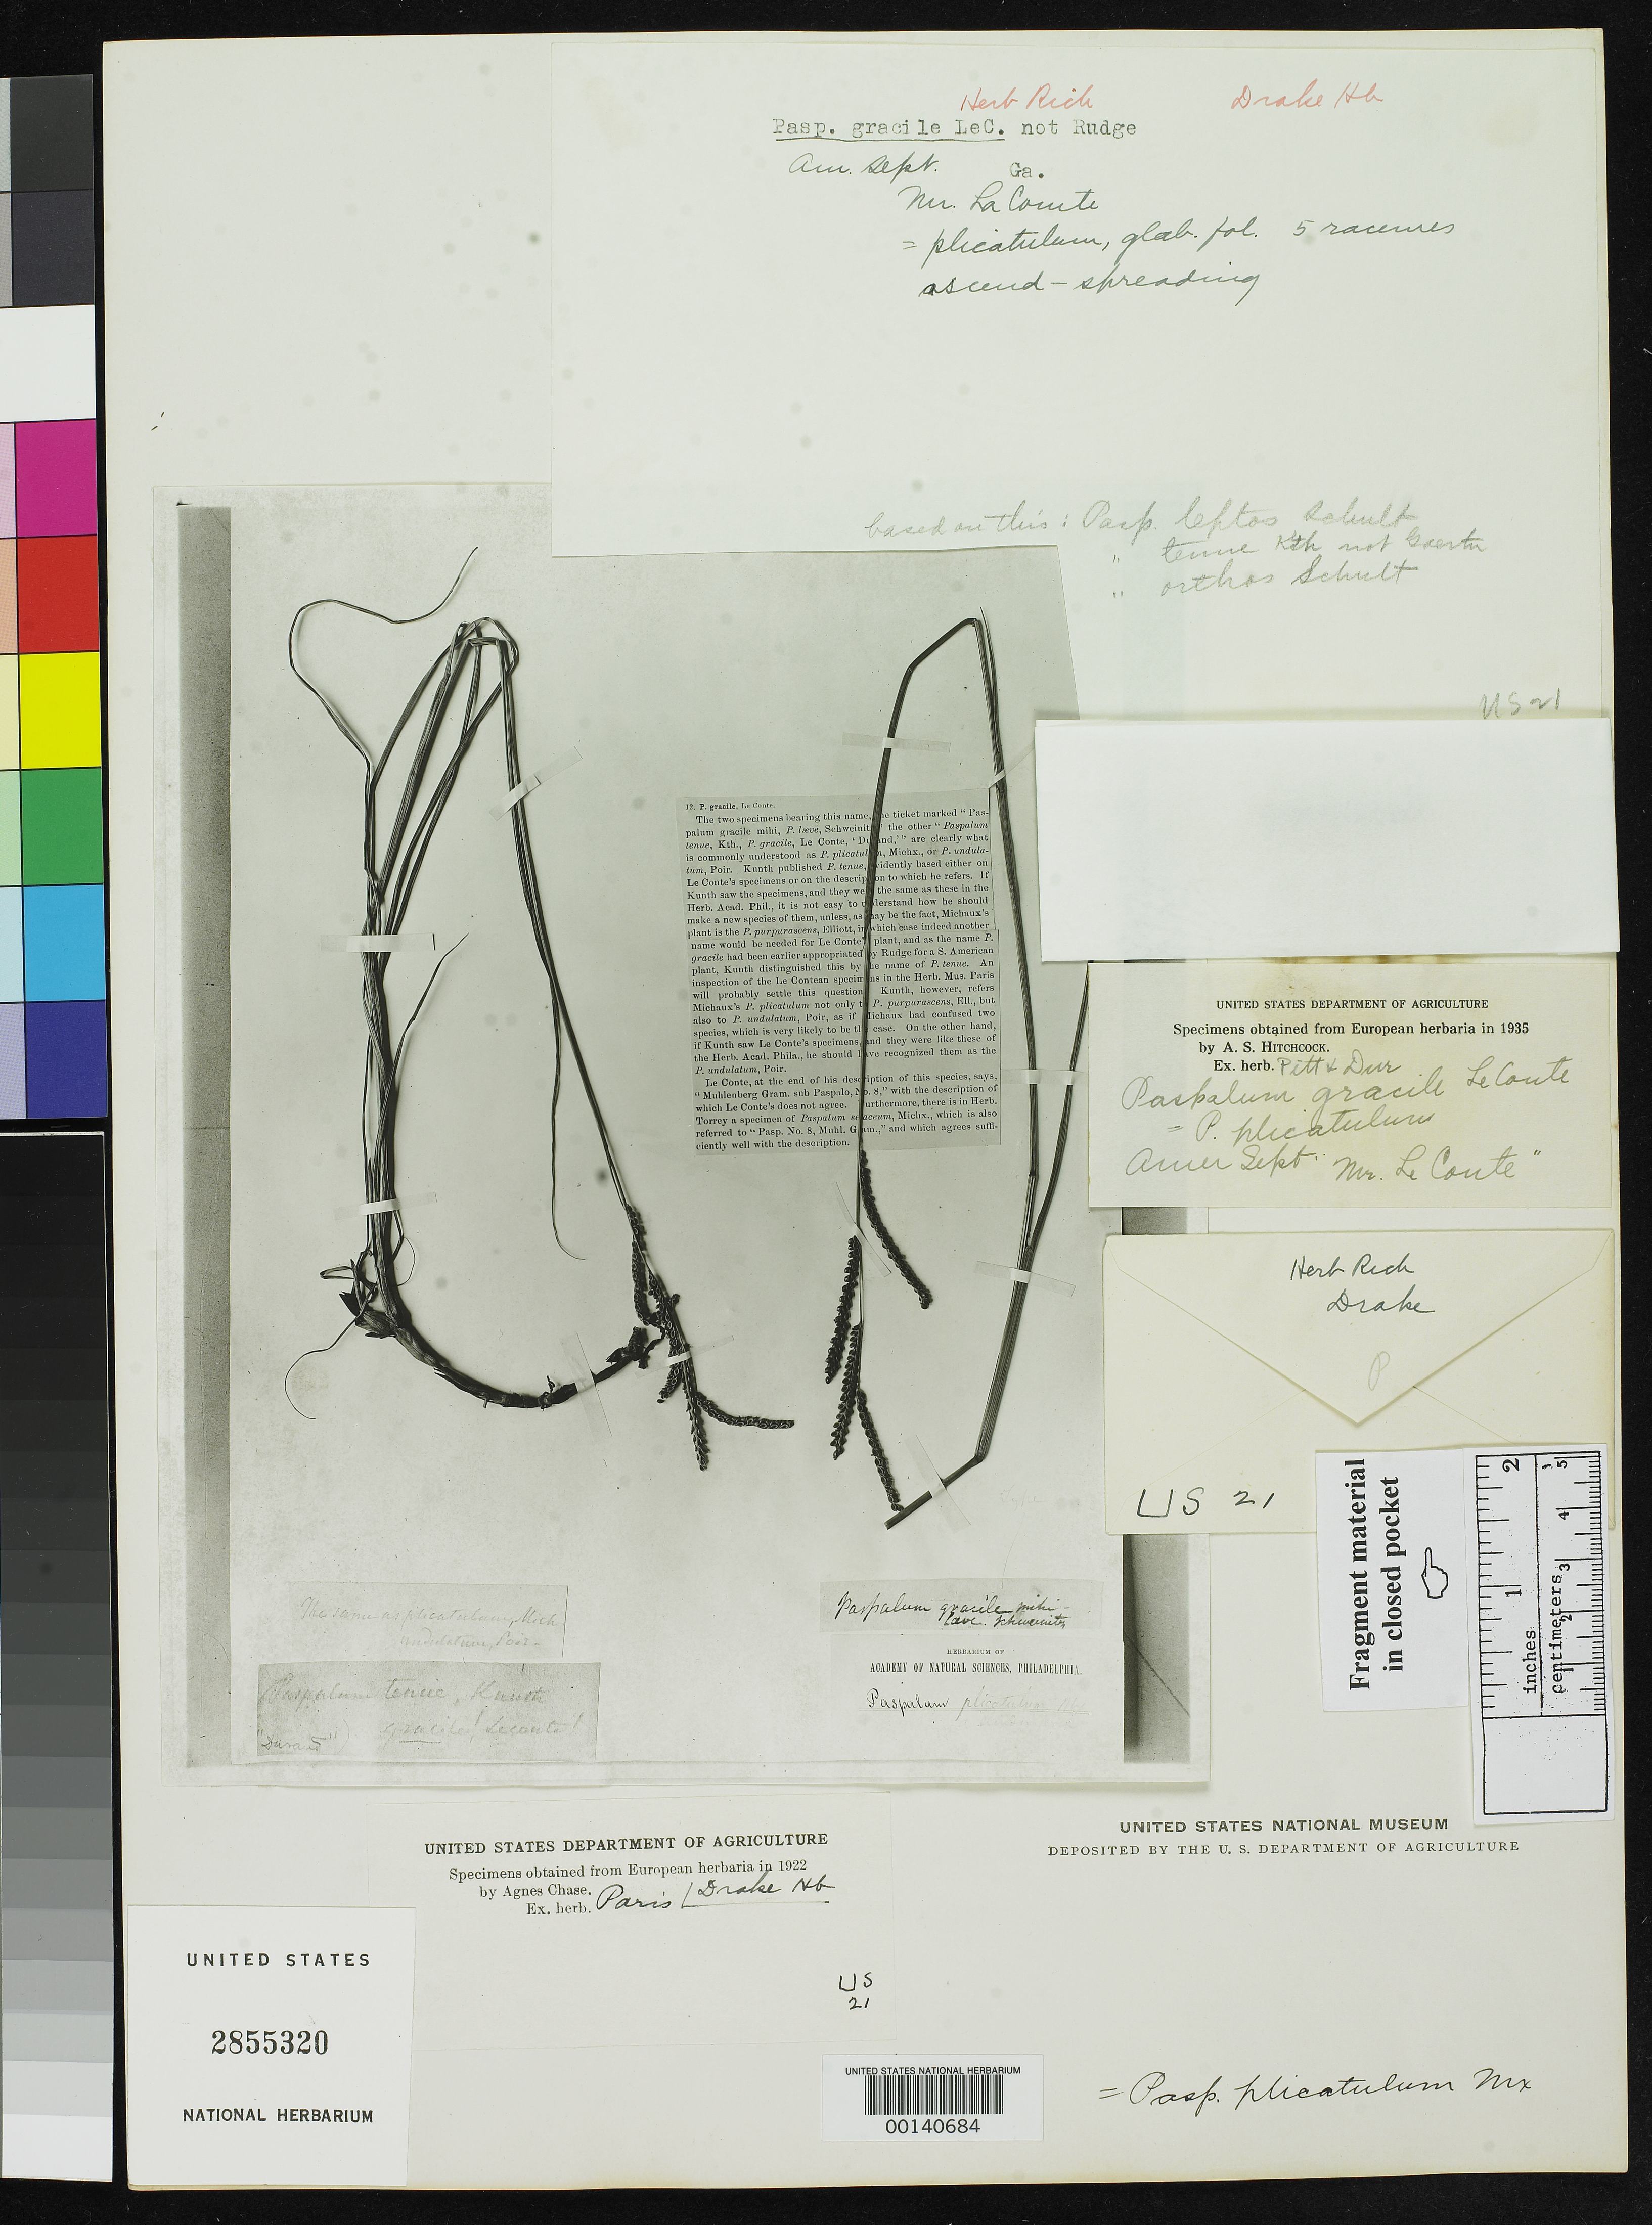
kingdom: Plantae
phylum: Tracheophyta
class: Liliopsida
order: Poales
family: Poaceae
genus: Paspalum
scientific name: Paspalum gracile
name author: Leconte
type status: Type Fragment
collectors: H. Muhlenberg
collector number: Paspalum No. 8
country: United States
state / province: Georgia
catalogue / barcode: US 2855320